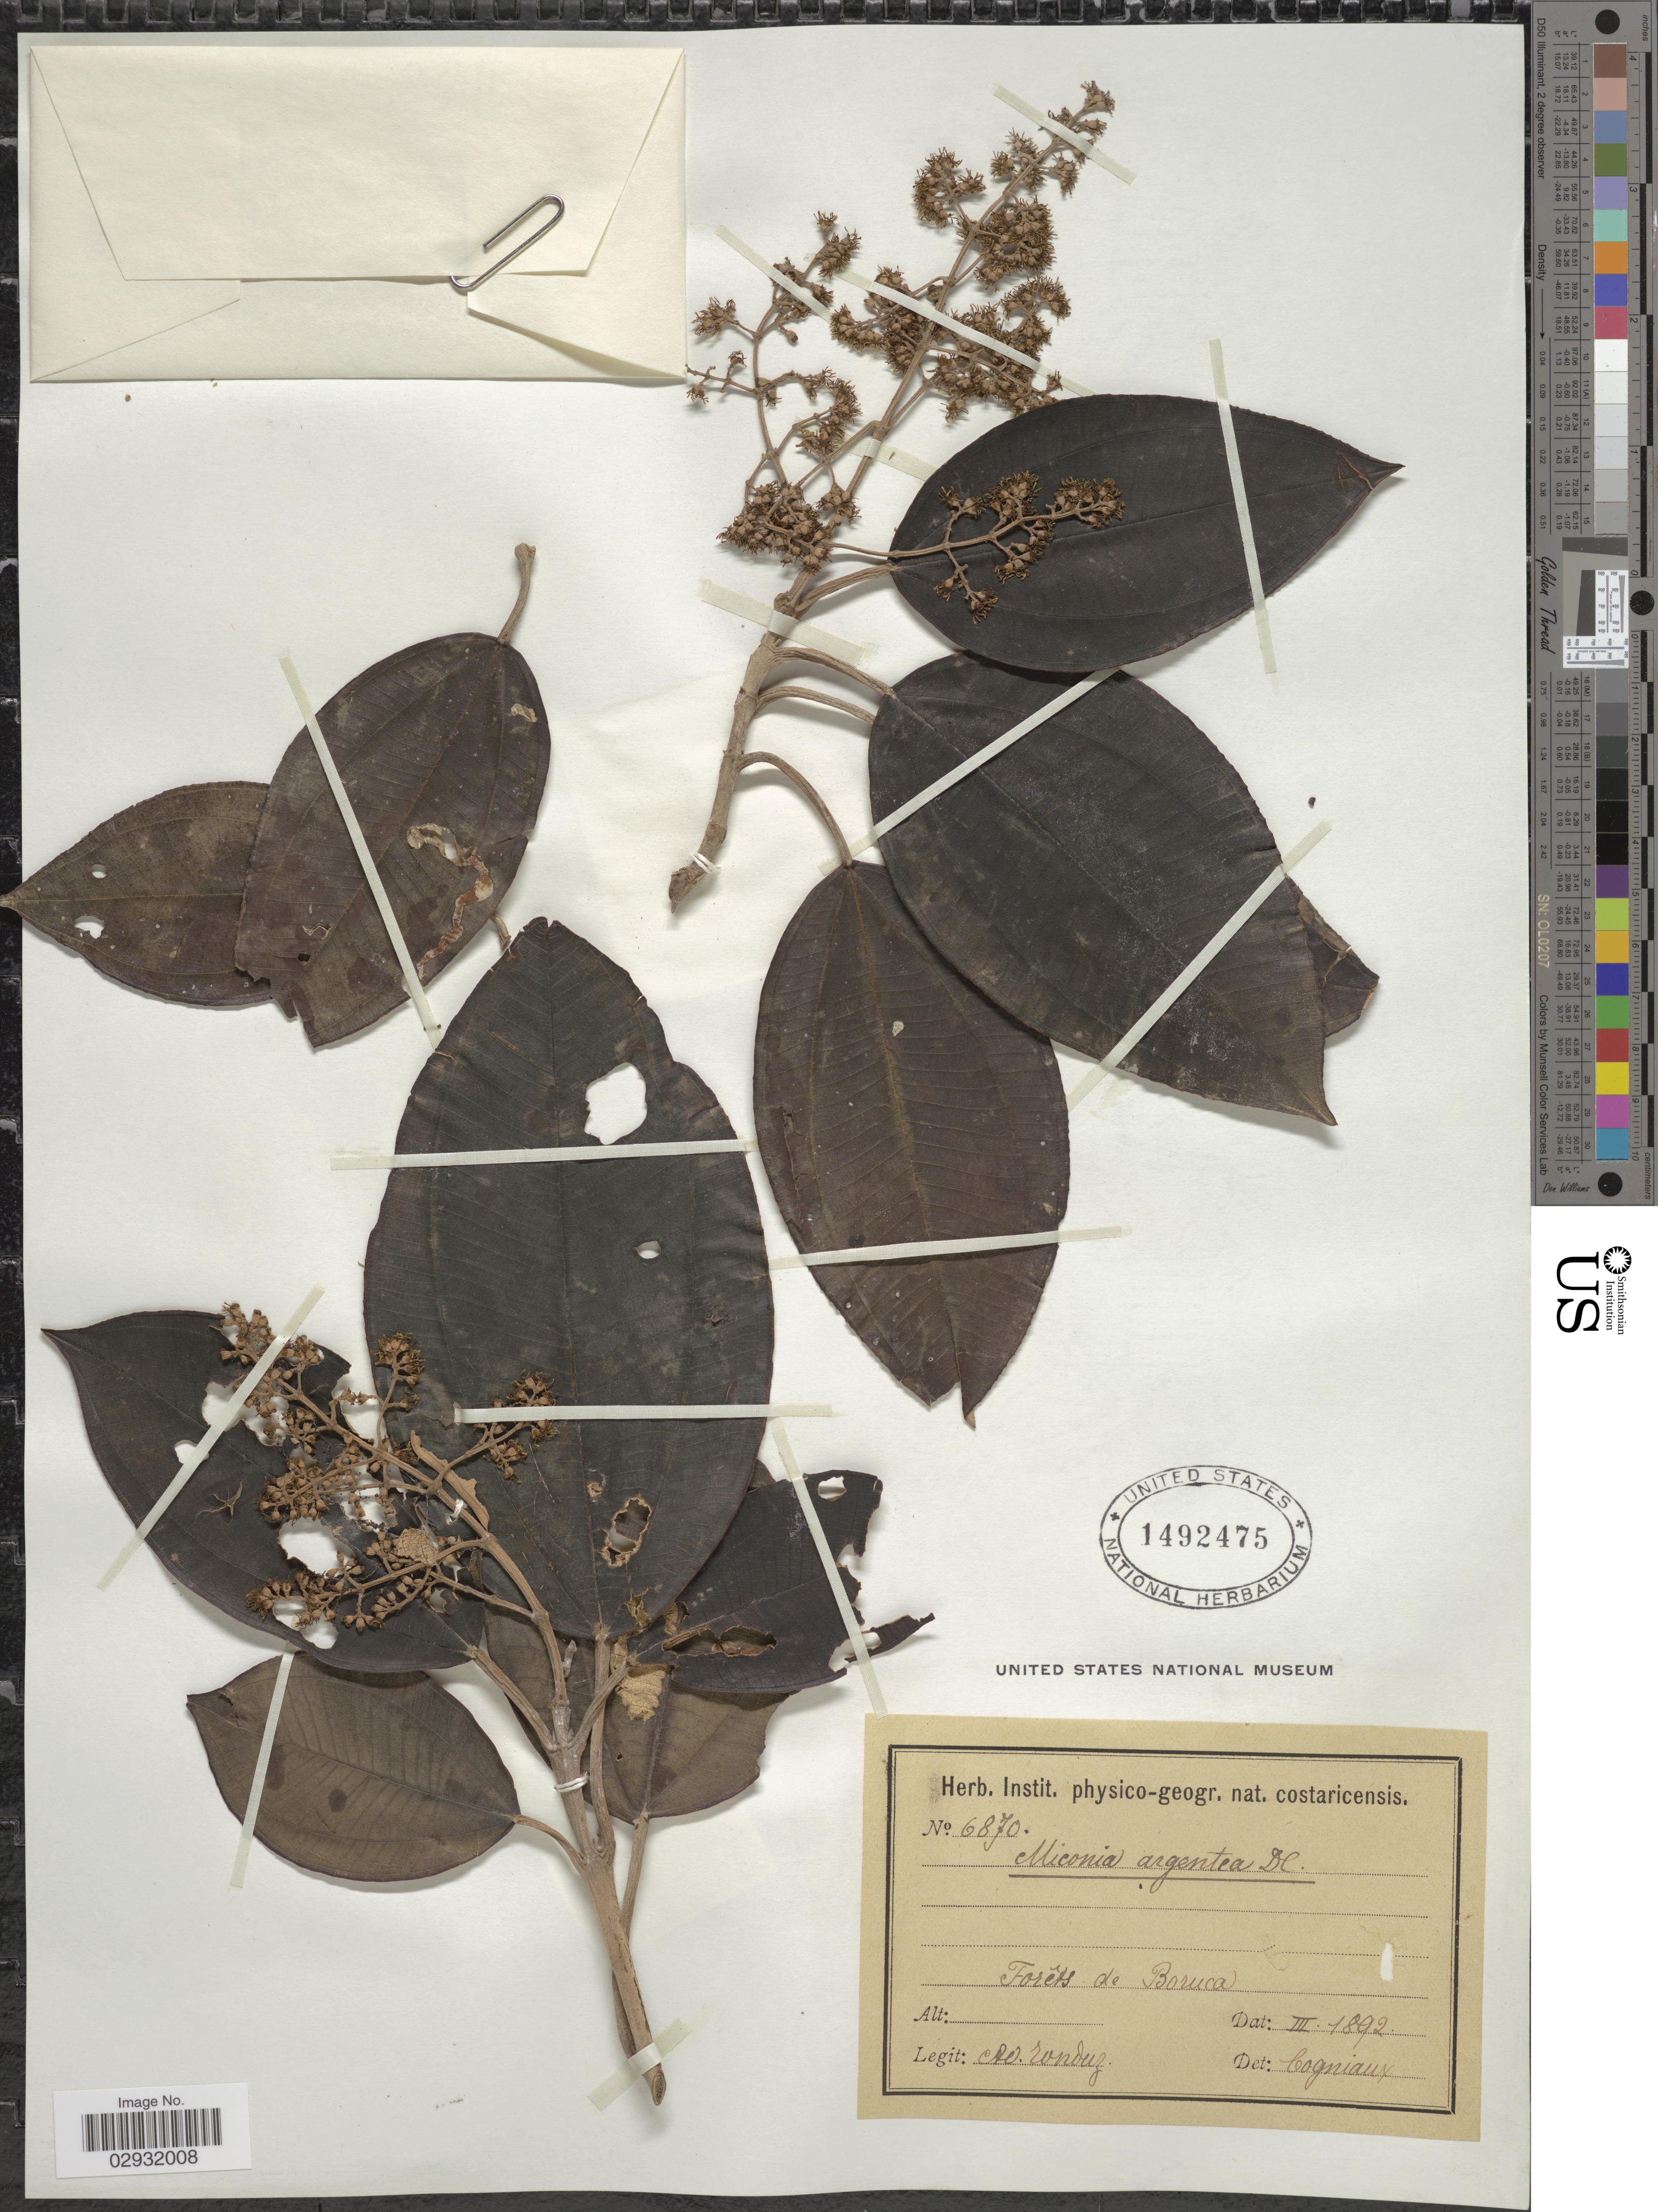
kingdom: Plantae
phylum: Tracheophyta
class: Magnoliopsida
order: Myrtales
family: Melastomataceae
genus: Miconia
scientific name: Miconia argentea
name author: (Sw.) DC.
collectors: A. Tonduz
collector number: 6870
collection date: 1892-03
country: Costa Rica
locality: Forêts de Boruca.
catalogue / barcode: US 1492475